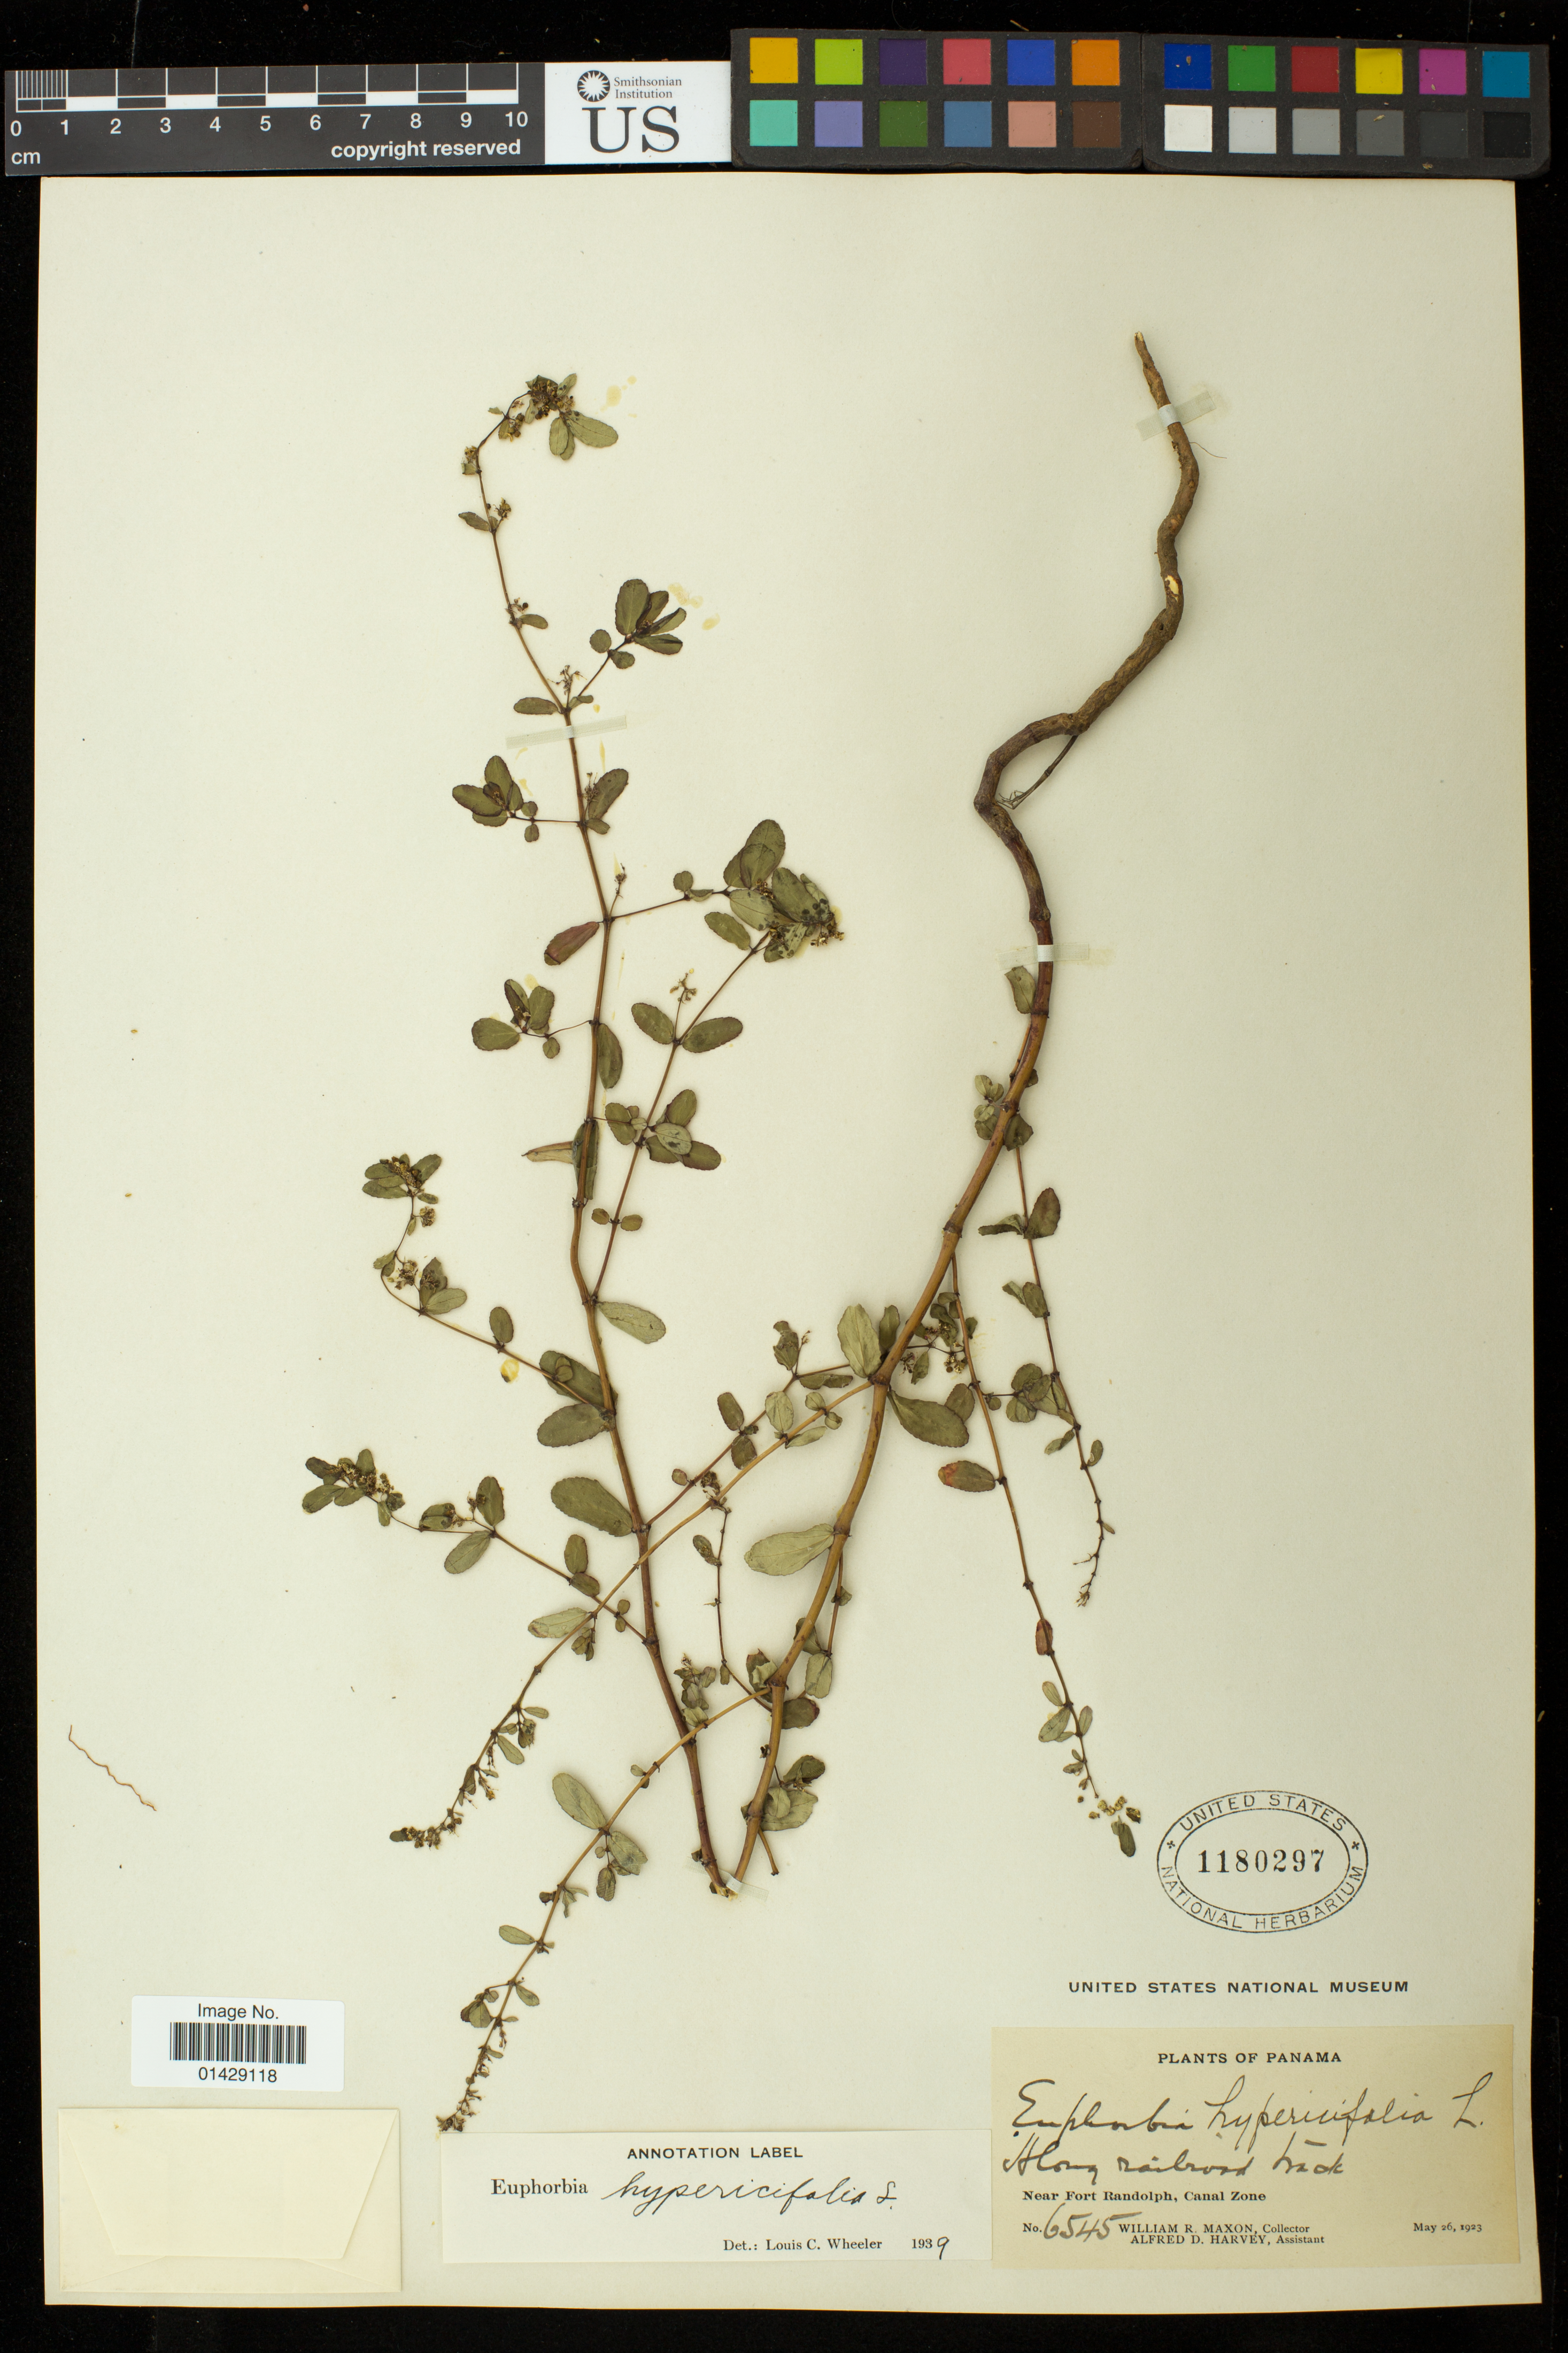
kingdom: Plantae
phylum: Tracheophyta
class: Magnoliopsida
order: Malpighiales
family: Euphorbiaceae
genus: Euphorbia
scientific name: Euphorbia hypericifolia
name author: L.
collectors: W. R. Maxon & A. D. Harvey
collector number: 6545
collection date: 1923-05-26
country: Panama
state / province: Colón / Panamá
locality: Near Fort Randolph, Canal Zone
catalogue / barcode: US 1180297